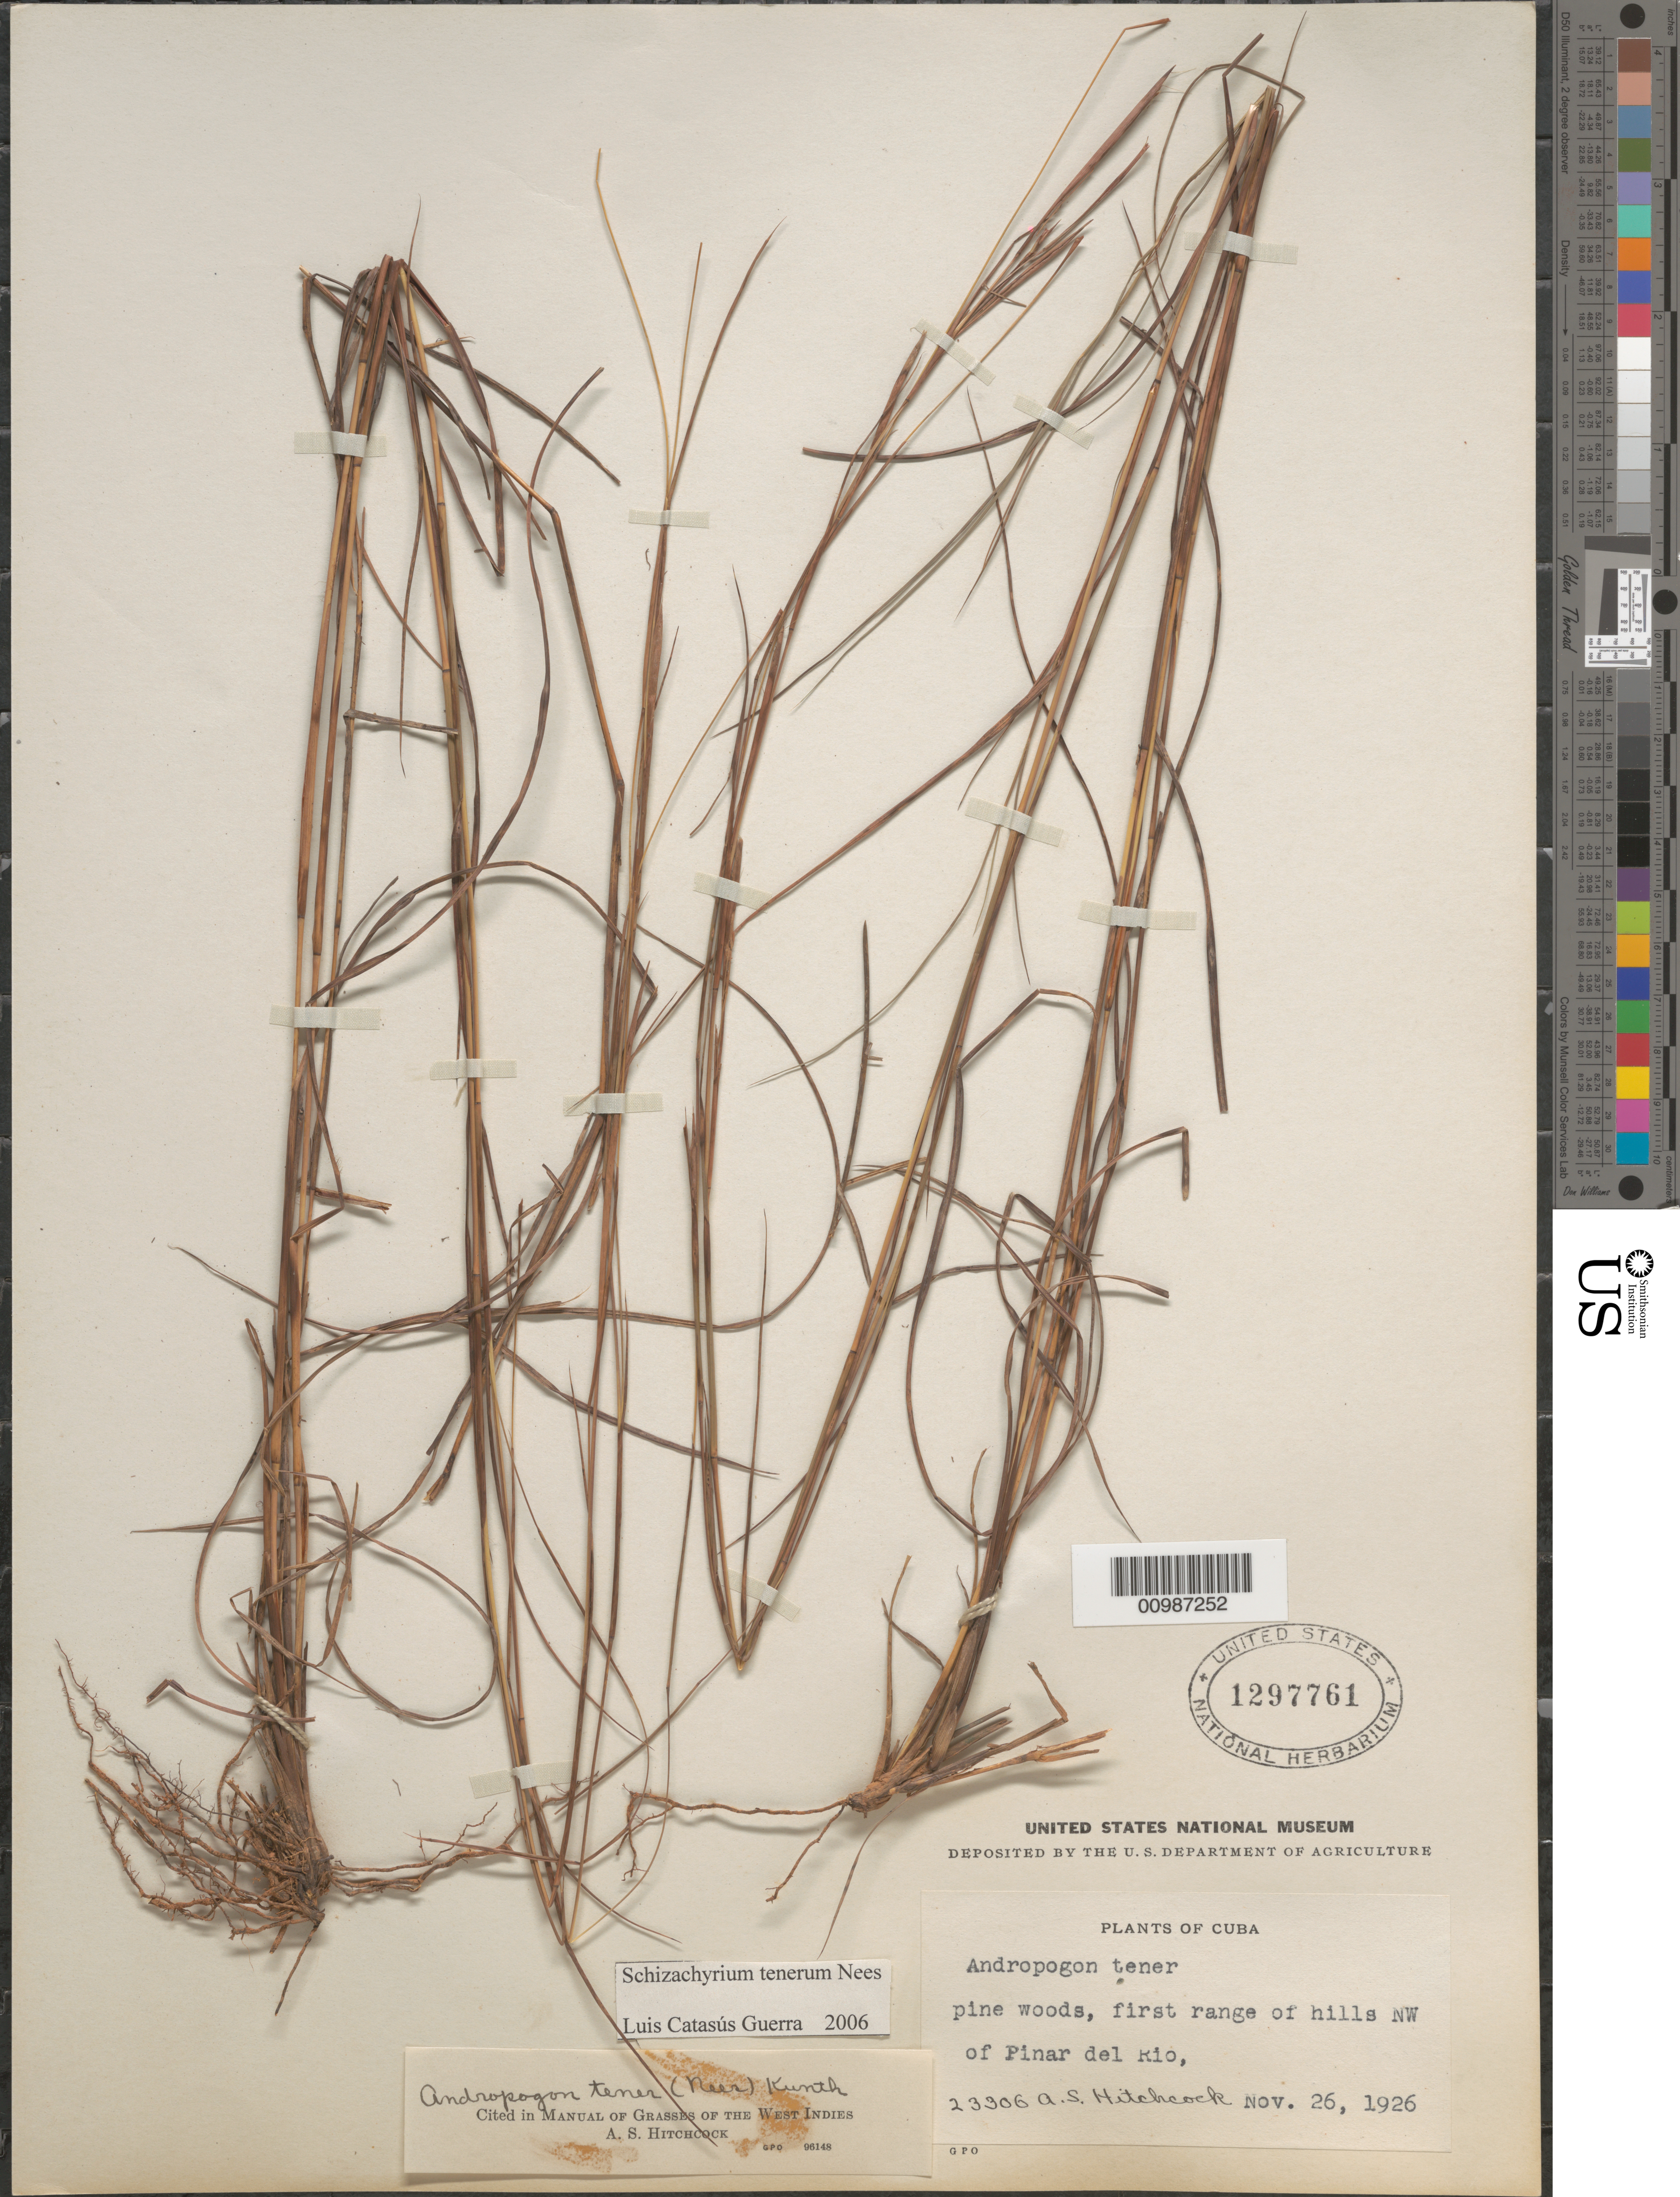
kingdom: Plantae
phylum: Tracheophyta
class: Liliopsida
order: Poales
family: Poaceae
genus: Andropogon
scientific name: Andropogon tener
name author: (Nees) Kunth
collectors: A. S. Hitchcock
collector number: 23306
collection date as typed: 26 Nov 1926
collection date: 1926-11-26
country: Cuba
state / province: Pinar del Rio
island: Cuba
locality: NW of Pinar del Rio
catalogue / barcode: US 1297761